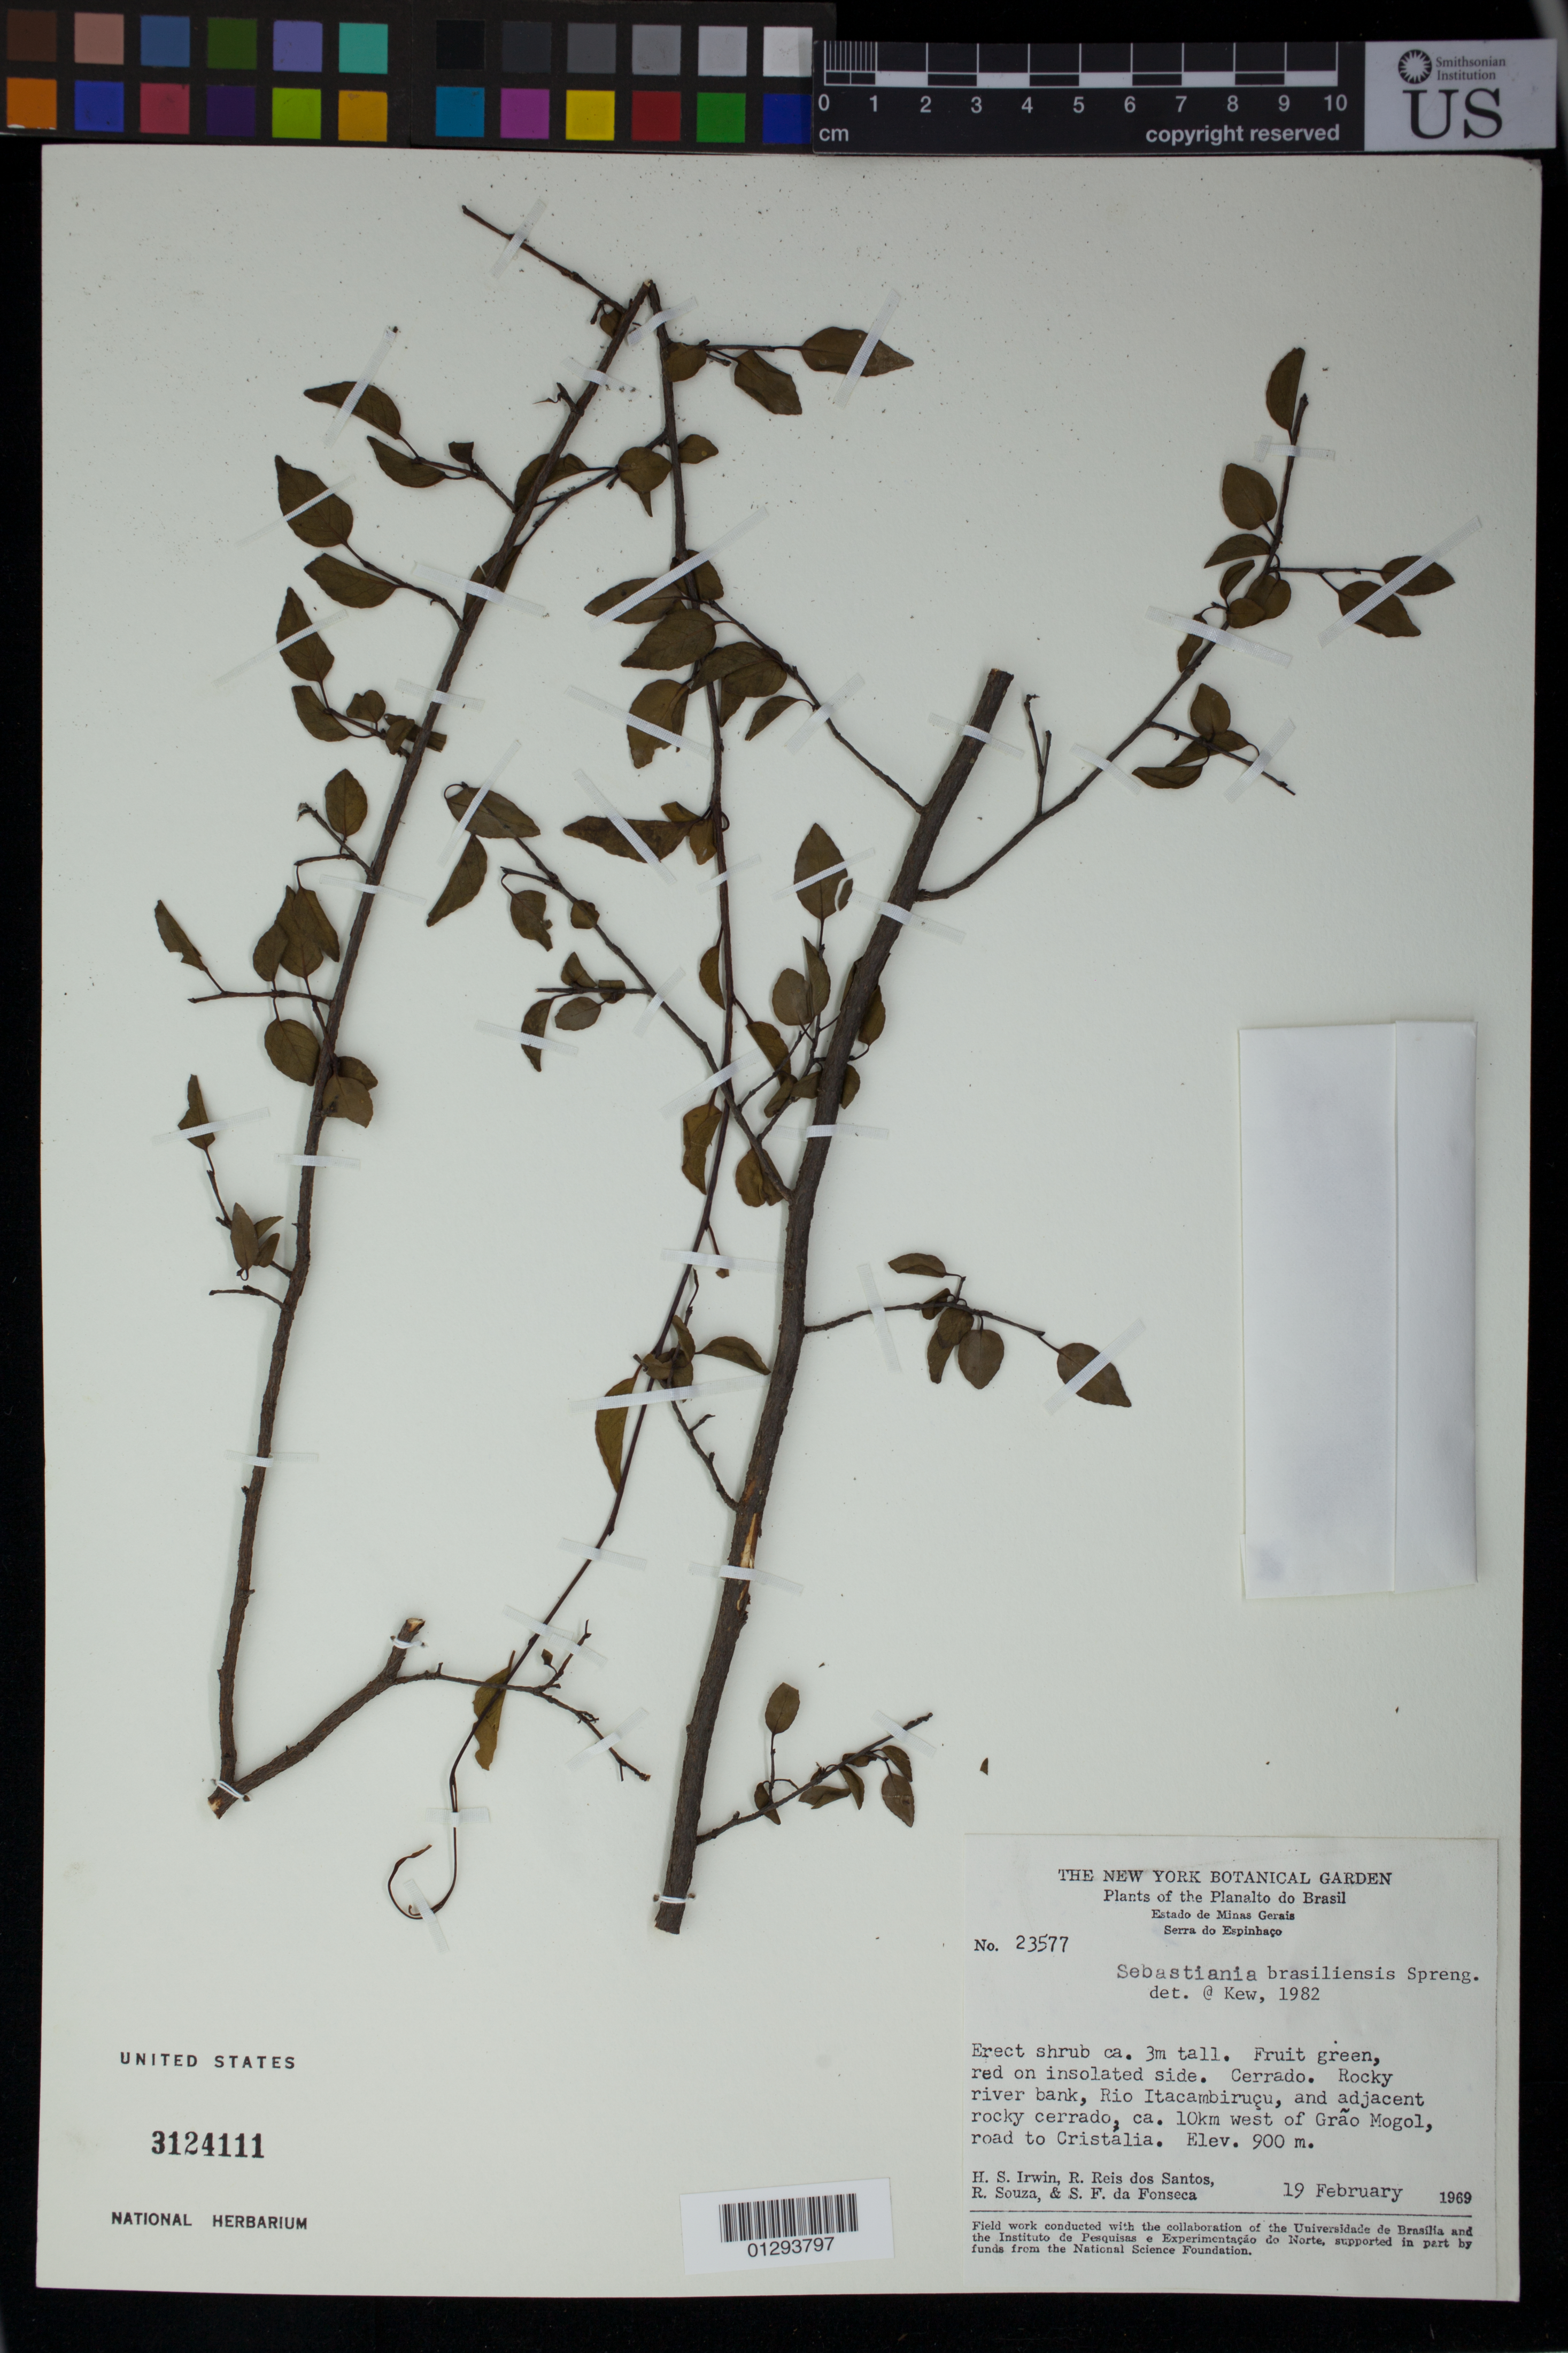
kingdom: Plantae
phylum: Tracheophyta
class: Magnoliopsida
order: Malpighiales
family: Euphorbiaceae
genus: Sebastiania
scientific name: Sebastiania brasiliensis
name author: Spreng.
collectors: H. Irwin, R. Reis dos Santos, R. Souza & S. F. Fonsêca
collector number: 23577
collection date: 1969-02-19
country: Brazil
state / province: Minas Gerais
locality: Serra do Espinhaco.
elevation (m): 900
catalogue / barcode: US 3124111